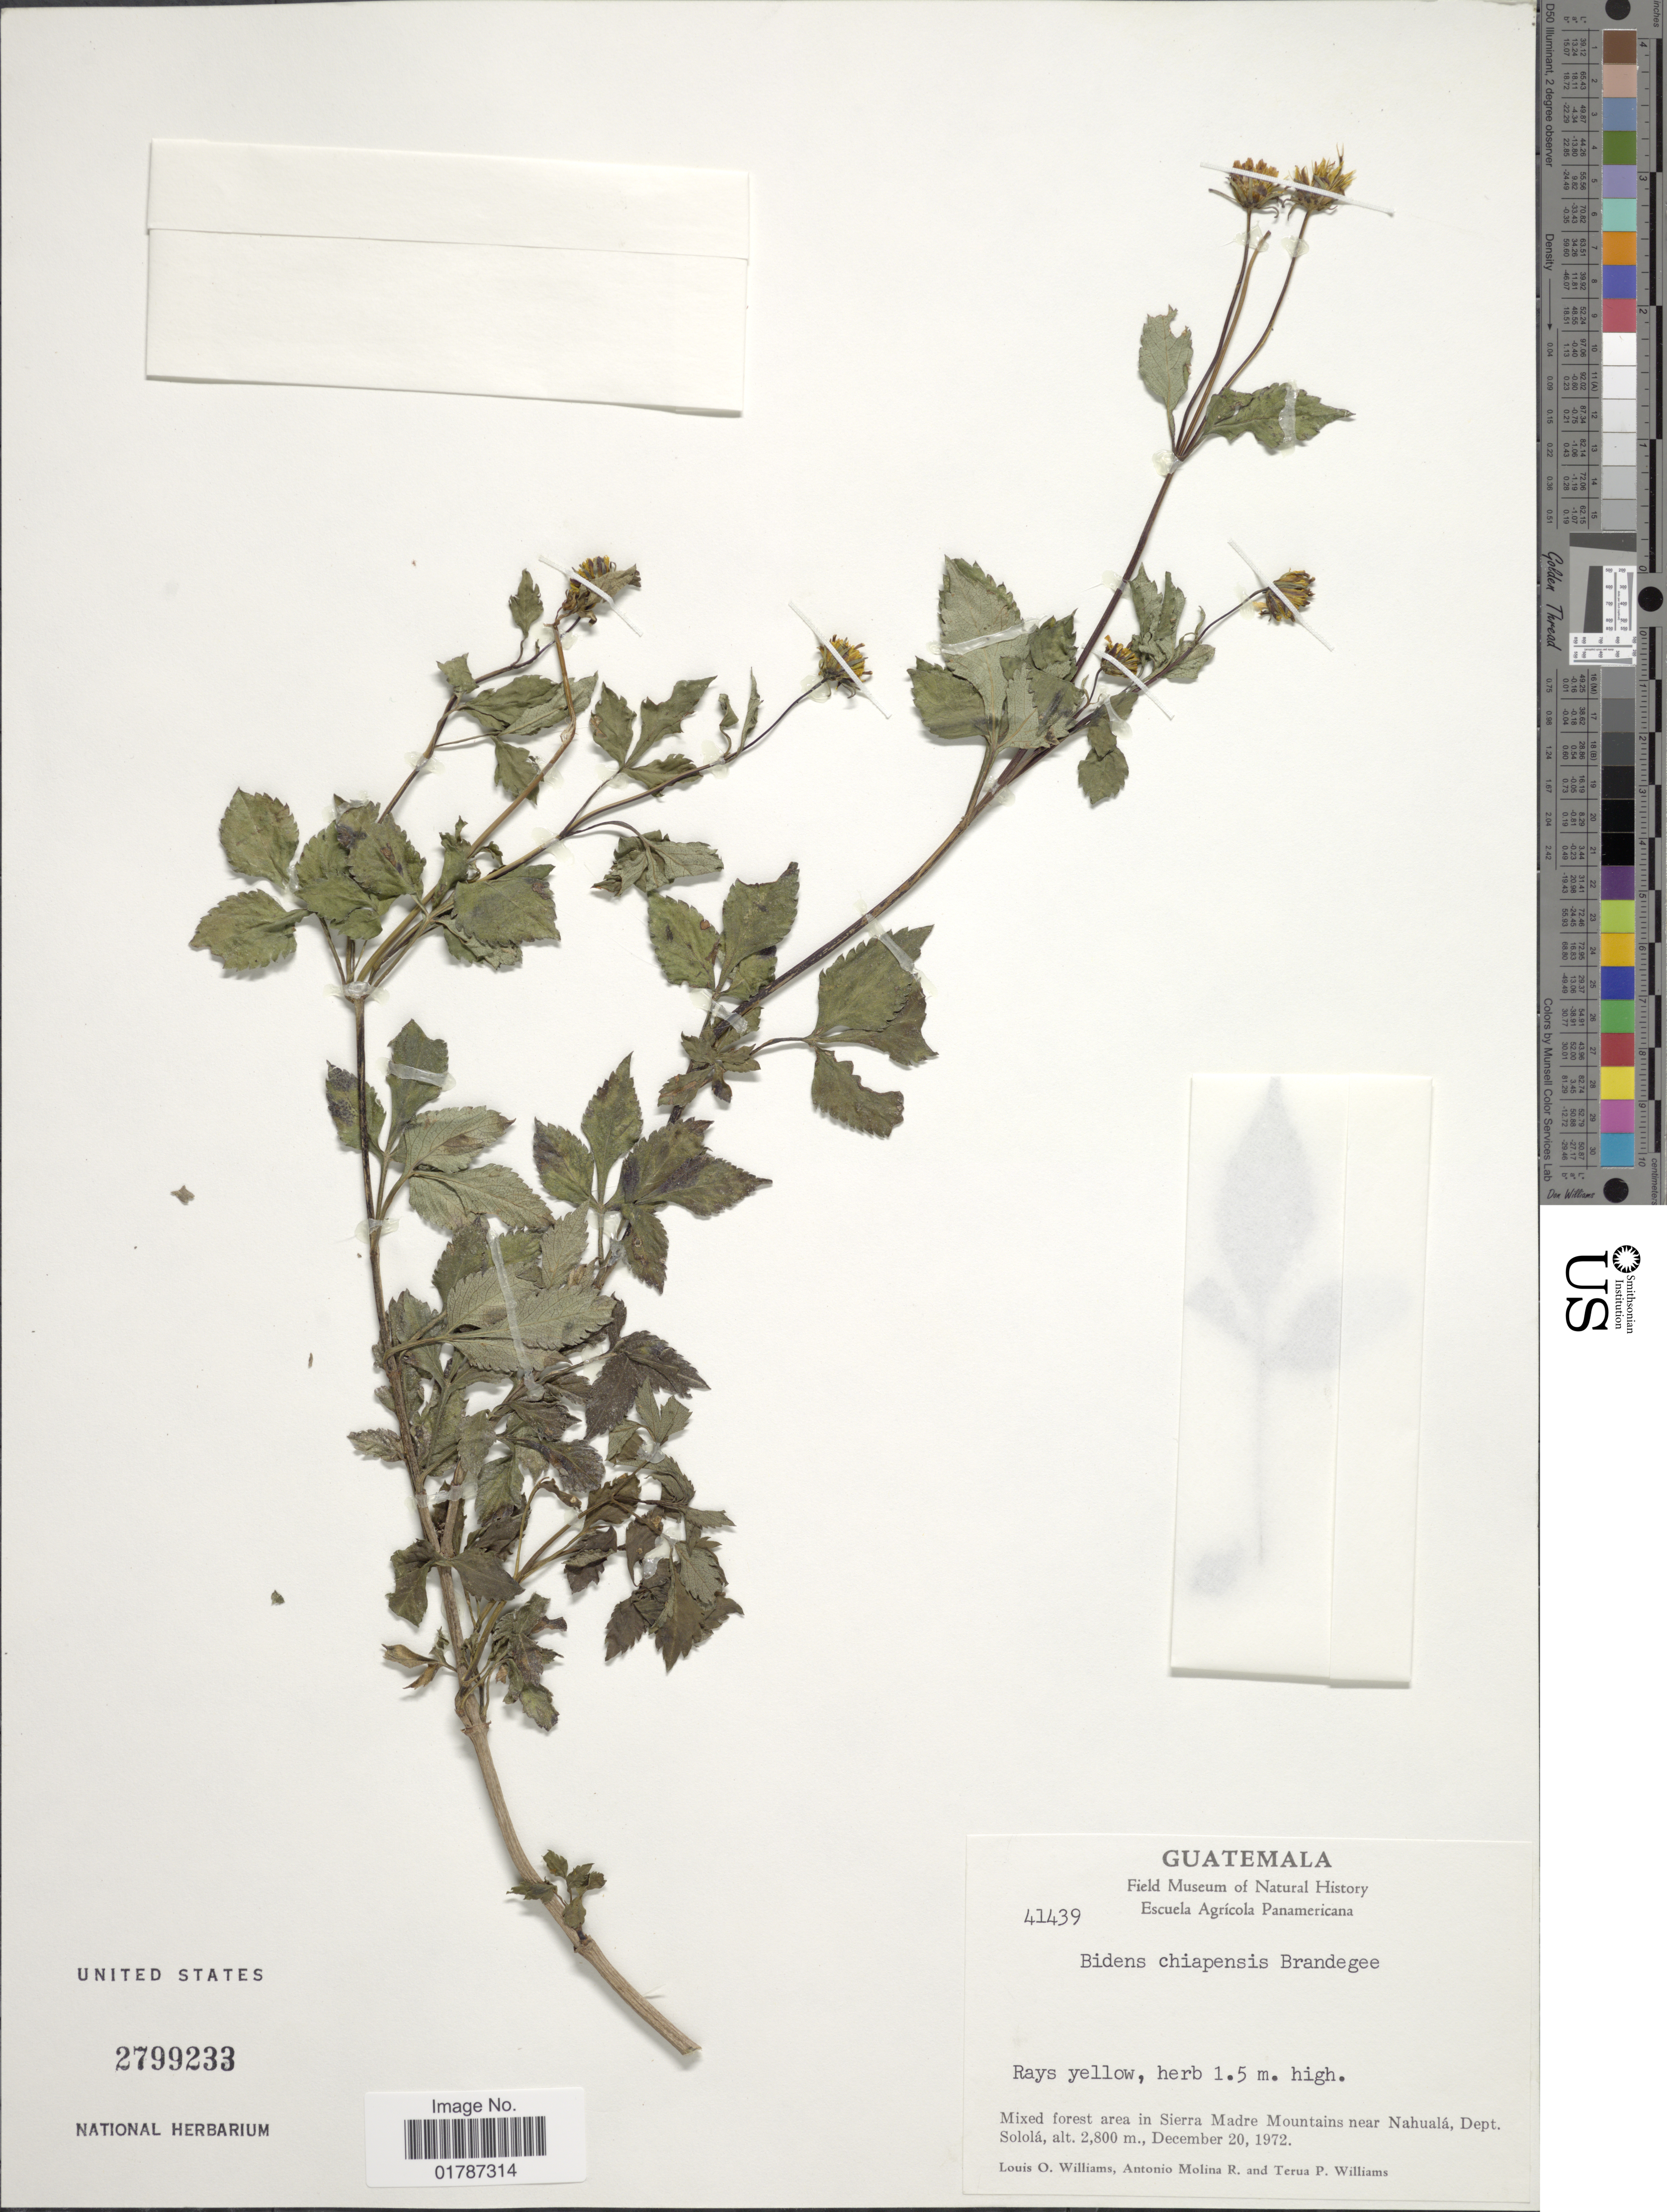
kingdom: Plantae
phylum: Tracheophyta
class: Magnoliopsida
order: Asterales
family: Asteraceae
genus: Bidens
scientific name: Bidens chiapensis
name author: Brandegee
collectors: L. O. Williams, A. Molina R. & T. P. Williams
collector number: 41439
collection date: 1972-12-20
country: Guatemala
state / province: Sololá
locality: Mixed forest area in Sierra Madre Mountains near Nahuala, Dept. Solola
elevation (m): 2800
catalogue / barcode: US 2799233